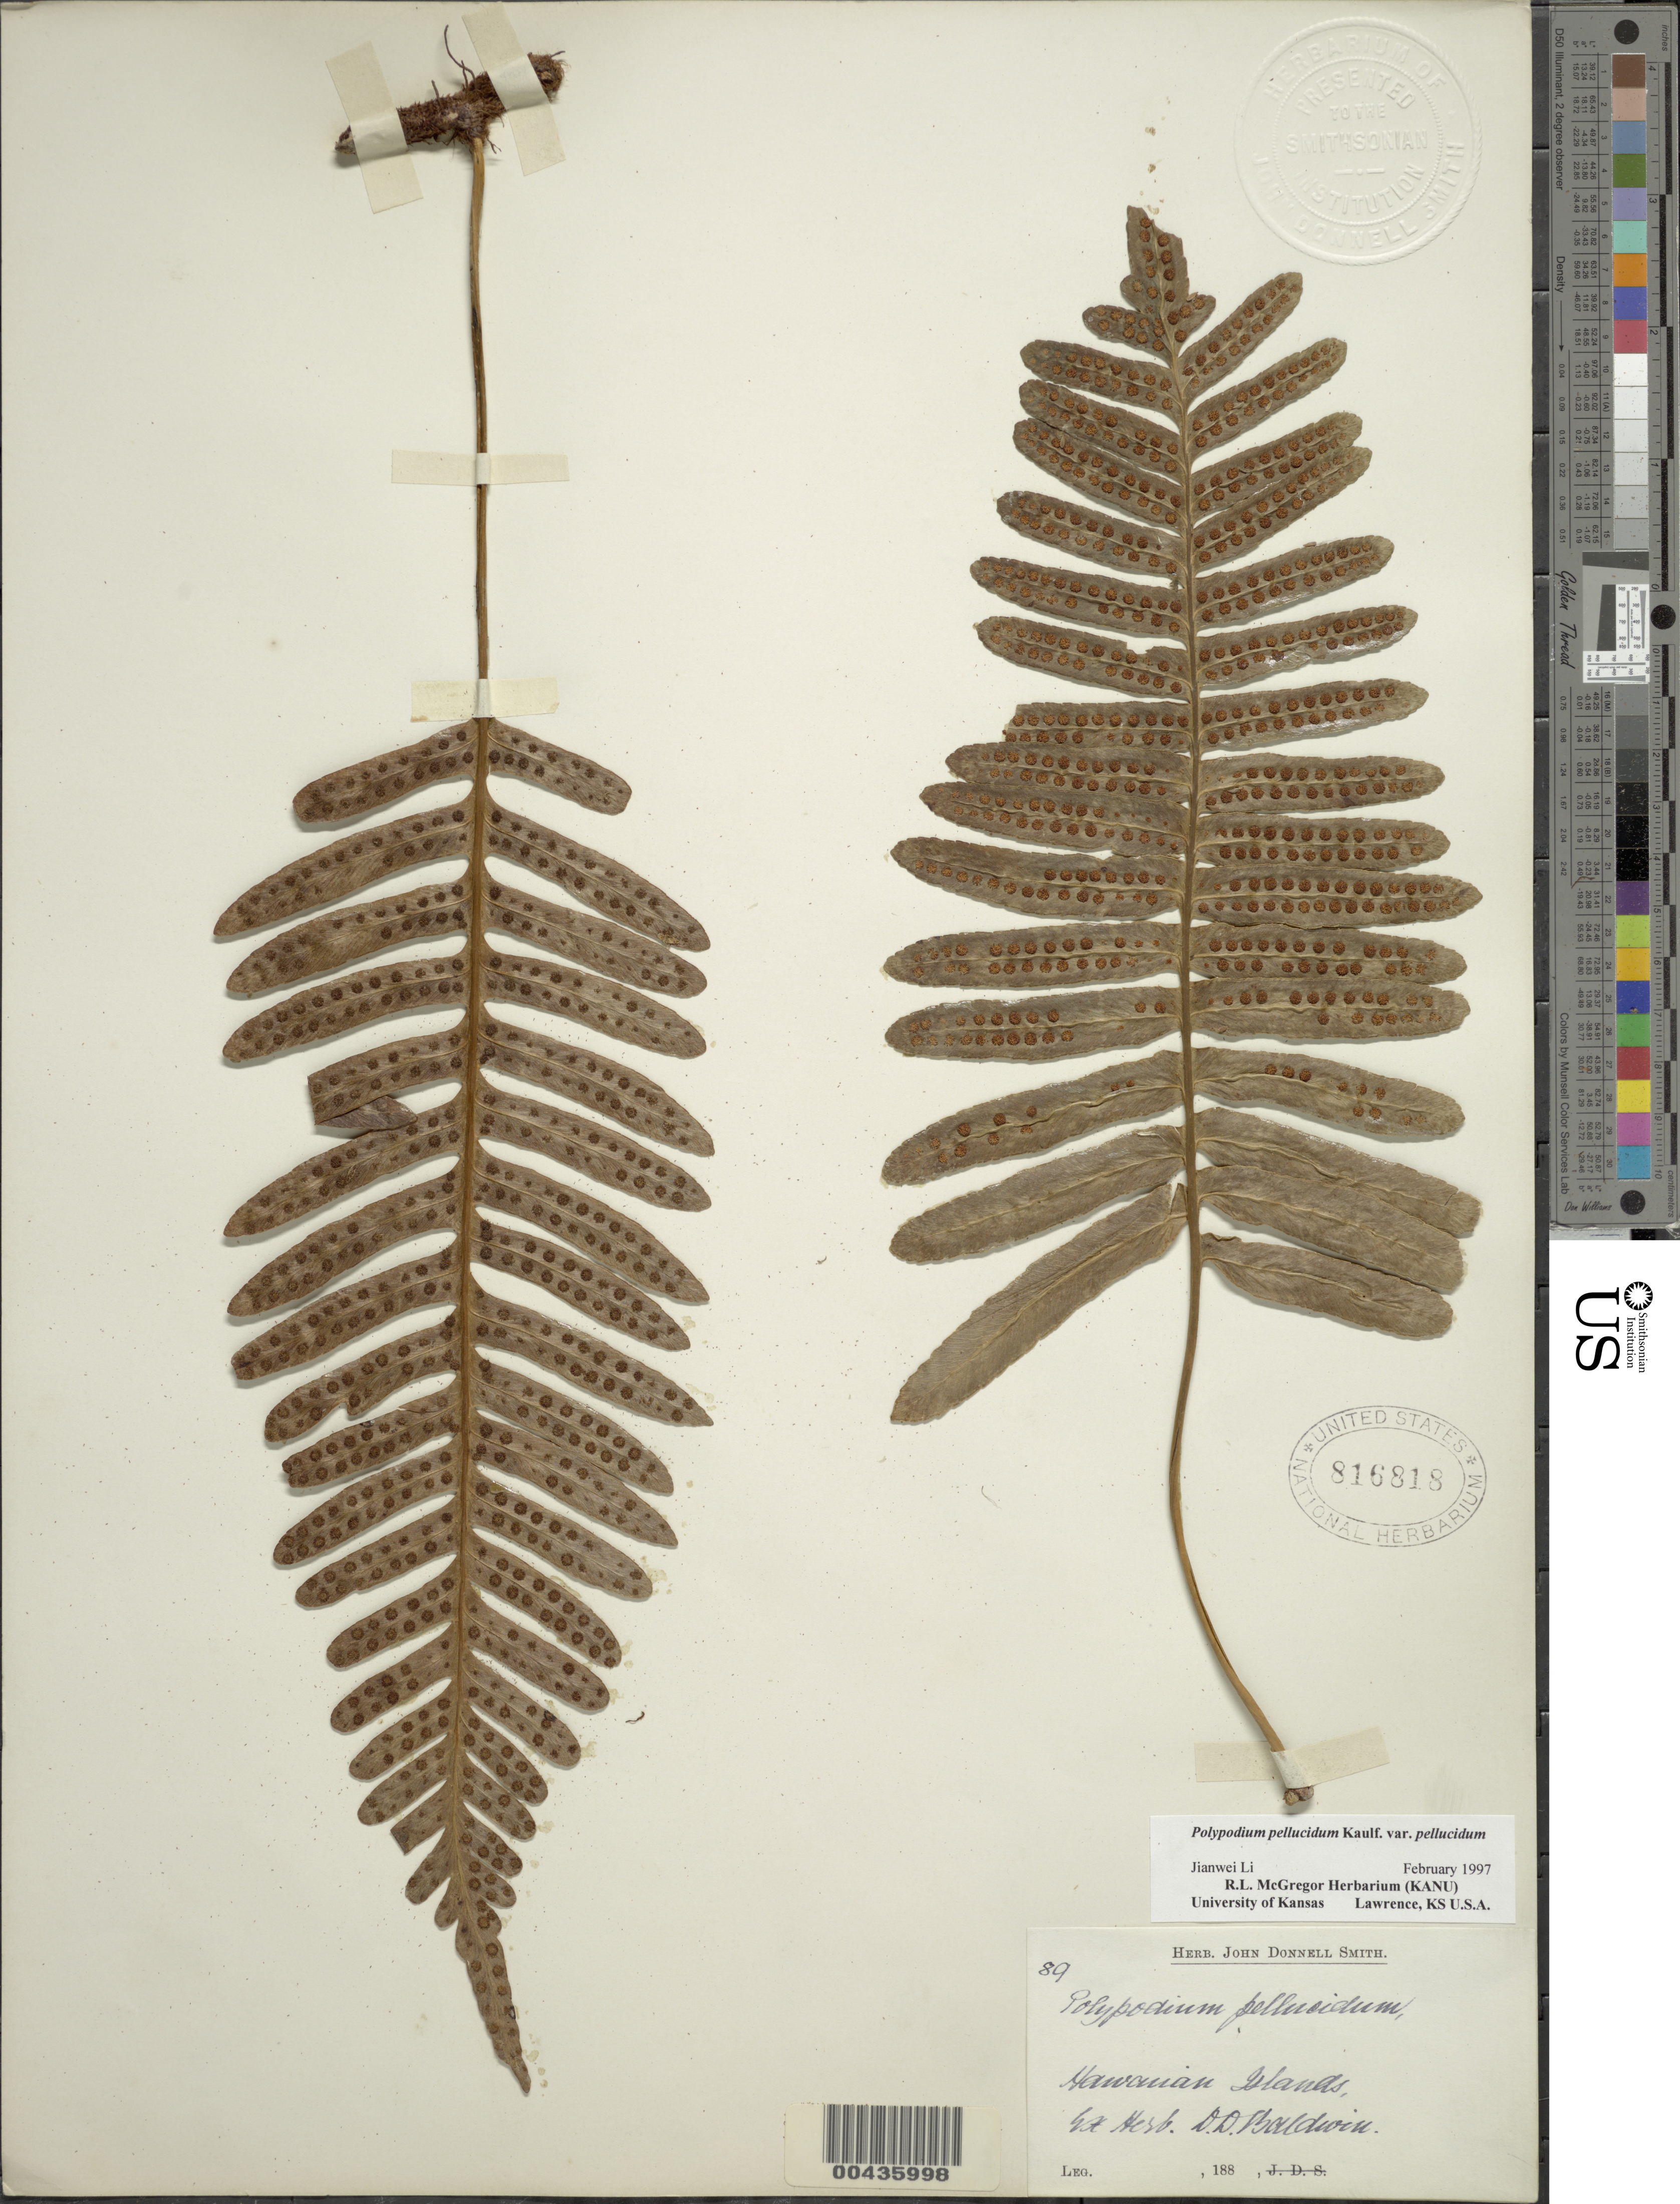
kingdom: Plantae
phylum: Tracheophyta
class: Polypodiopsida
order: Polypodiales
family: Polypodiaceae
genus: Polypodium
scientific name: Polypodium pellucidum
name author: Kaulf.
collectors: D. Baldwin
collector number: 89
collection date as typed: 188-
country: United States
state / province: Hawaii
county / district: Hawaii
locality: Hawaiian Islands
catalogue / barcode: US 816818